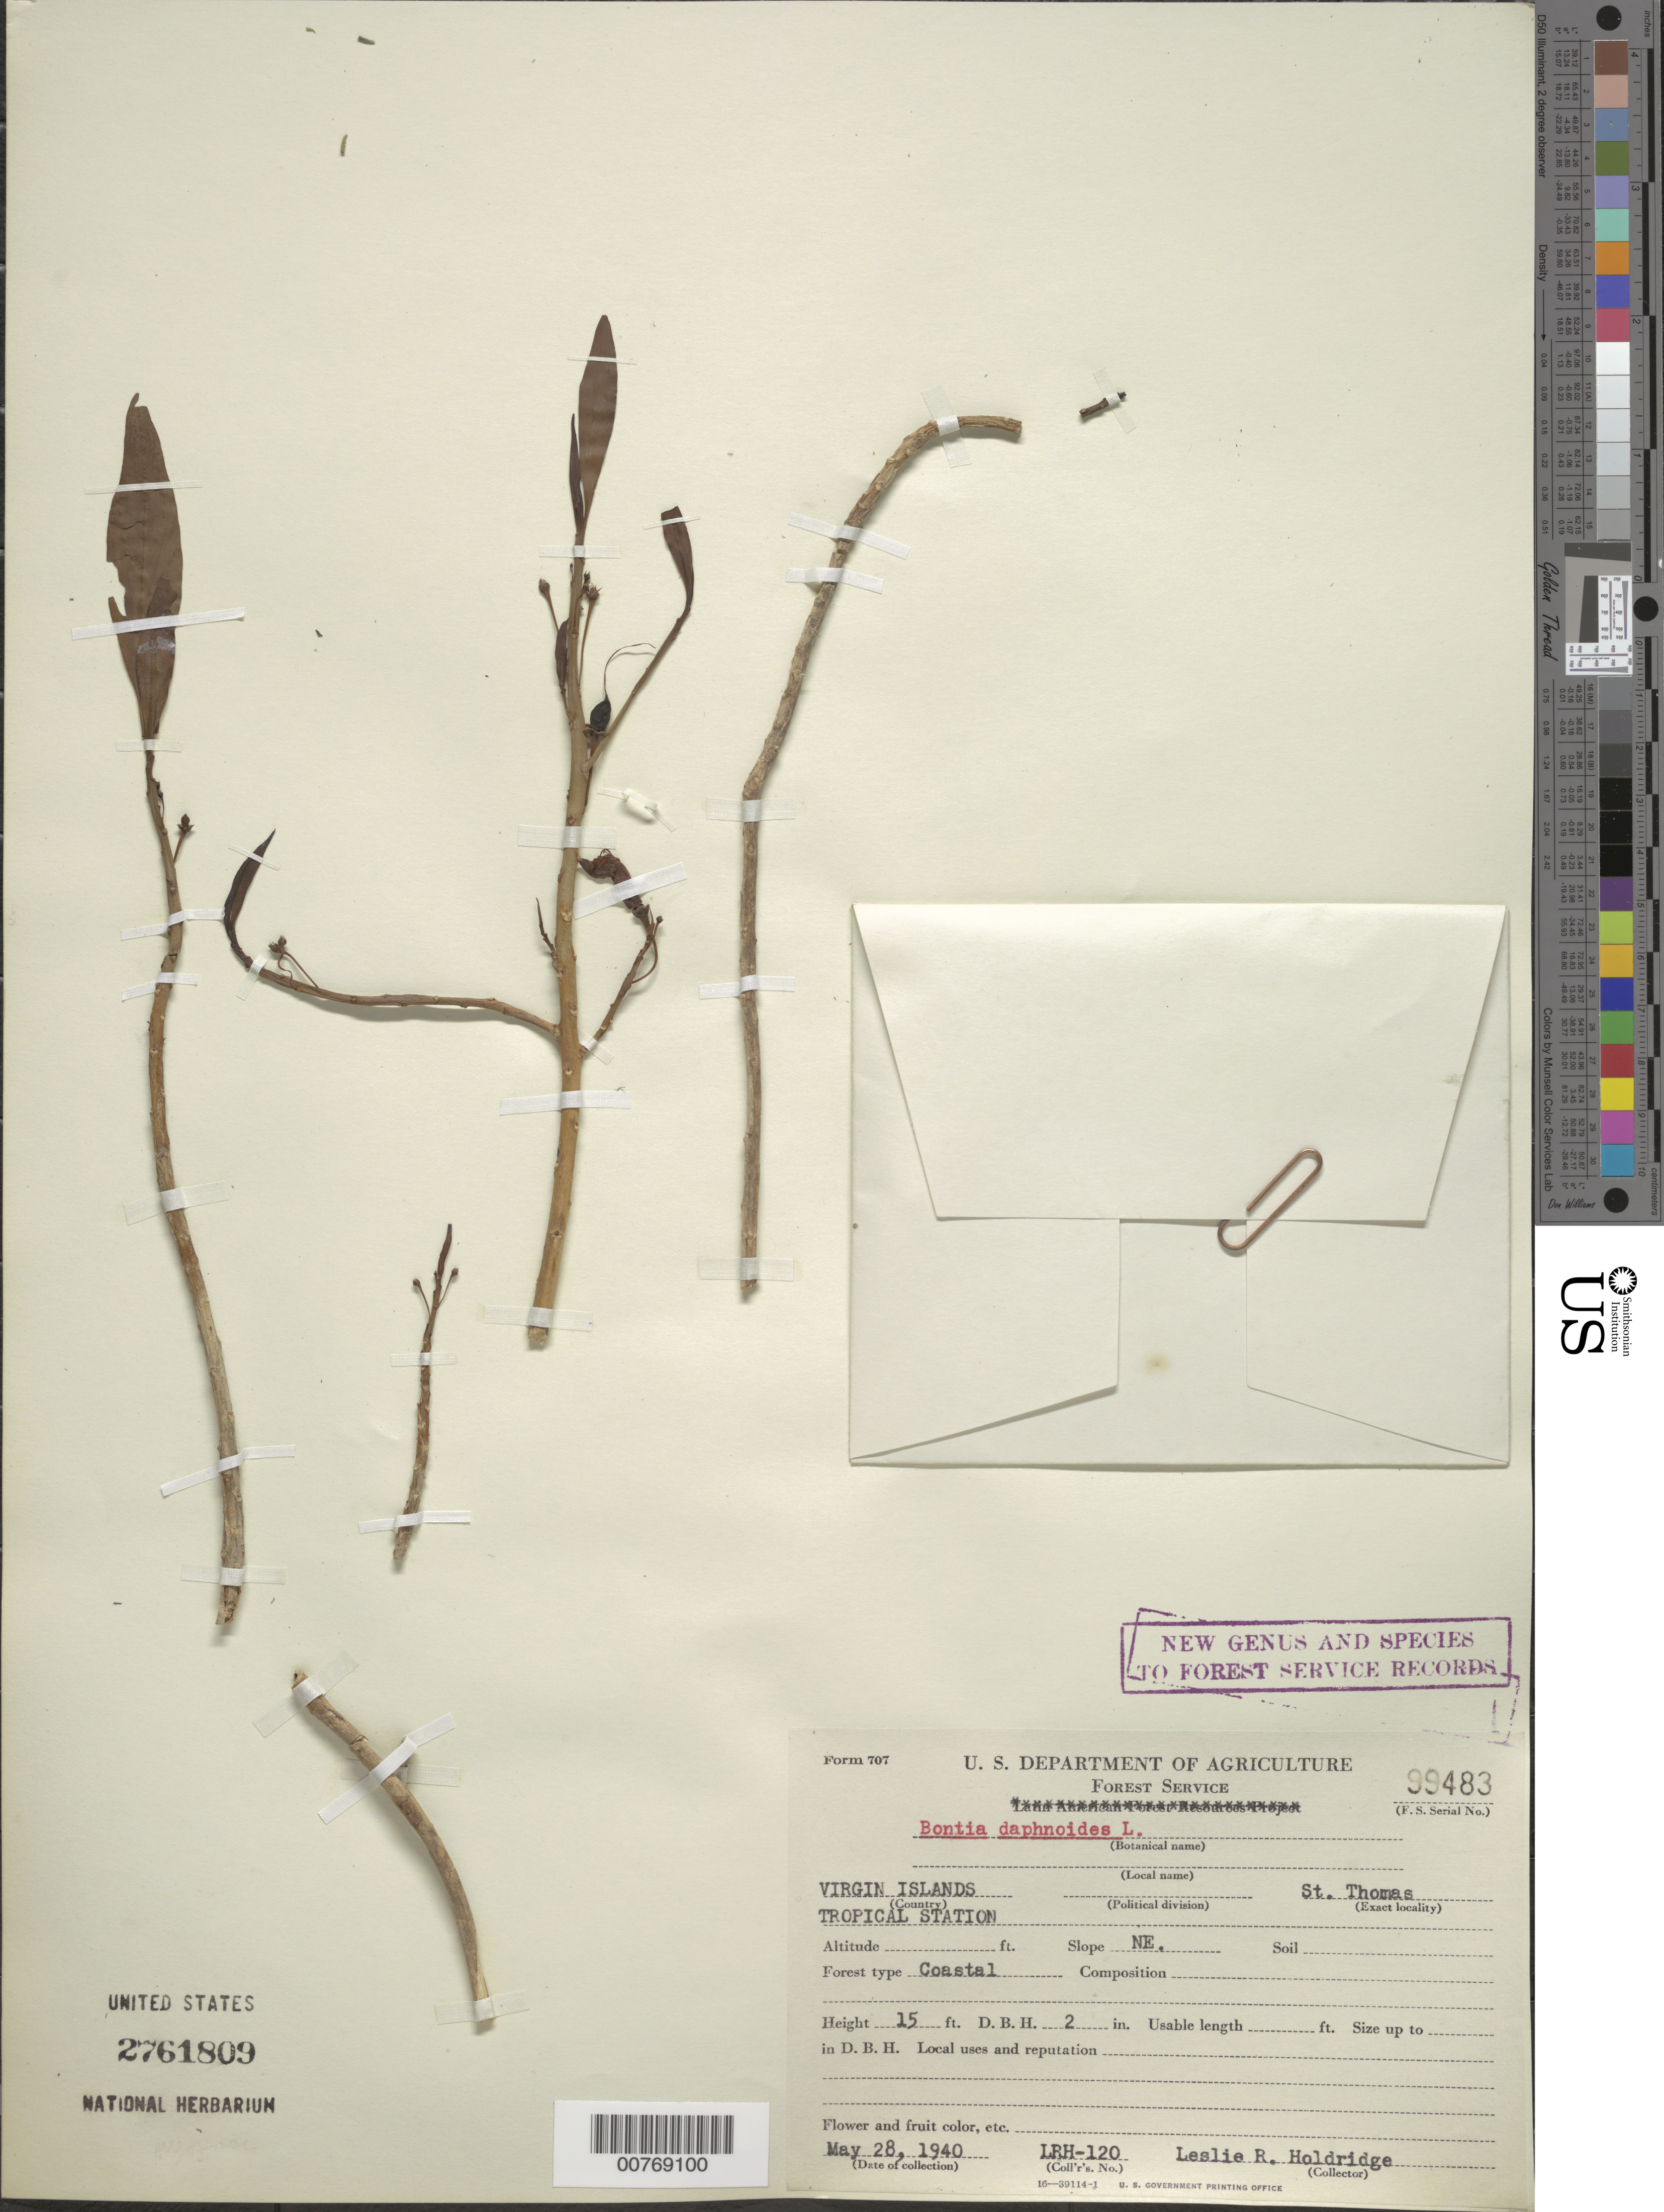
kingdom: Plantae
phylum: Tracheophyta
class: Magnoliopsida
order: Lamiales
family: Scrophulariaceae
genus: Bontia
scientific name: Bontia daphnoides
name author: L.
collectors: L. Holdridge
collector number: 120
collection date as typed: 28 May 1940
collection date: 1940-05-28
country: U.S. Virgin Islands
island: St. Thomas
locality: Tropical Station; NE slope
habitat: Coastal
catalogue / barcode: US 2761809